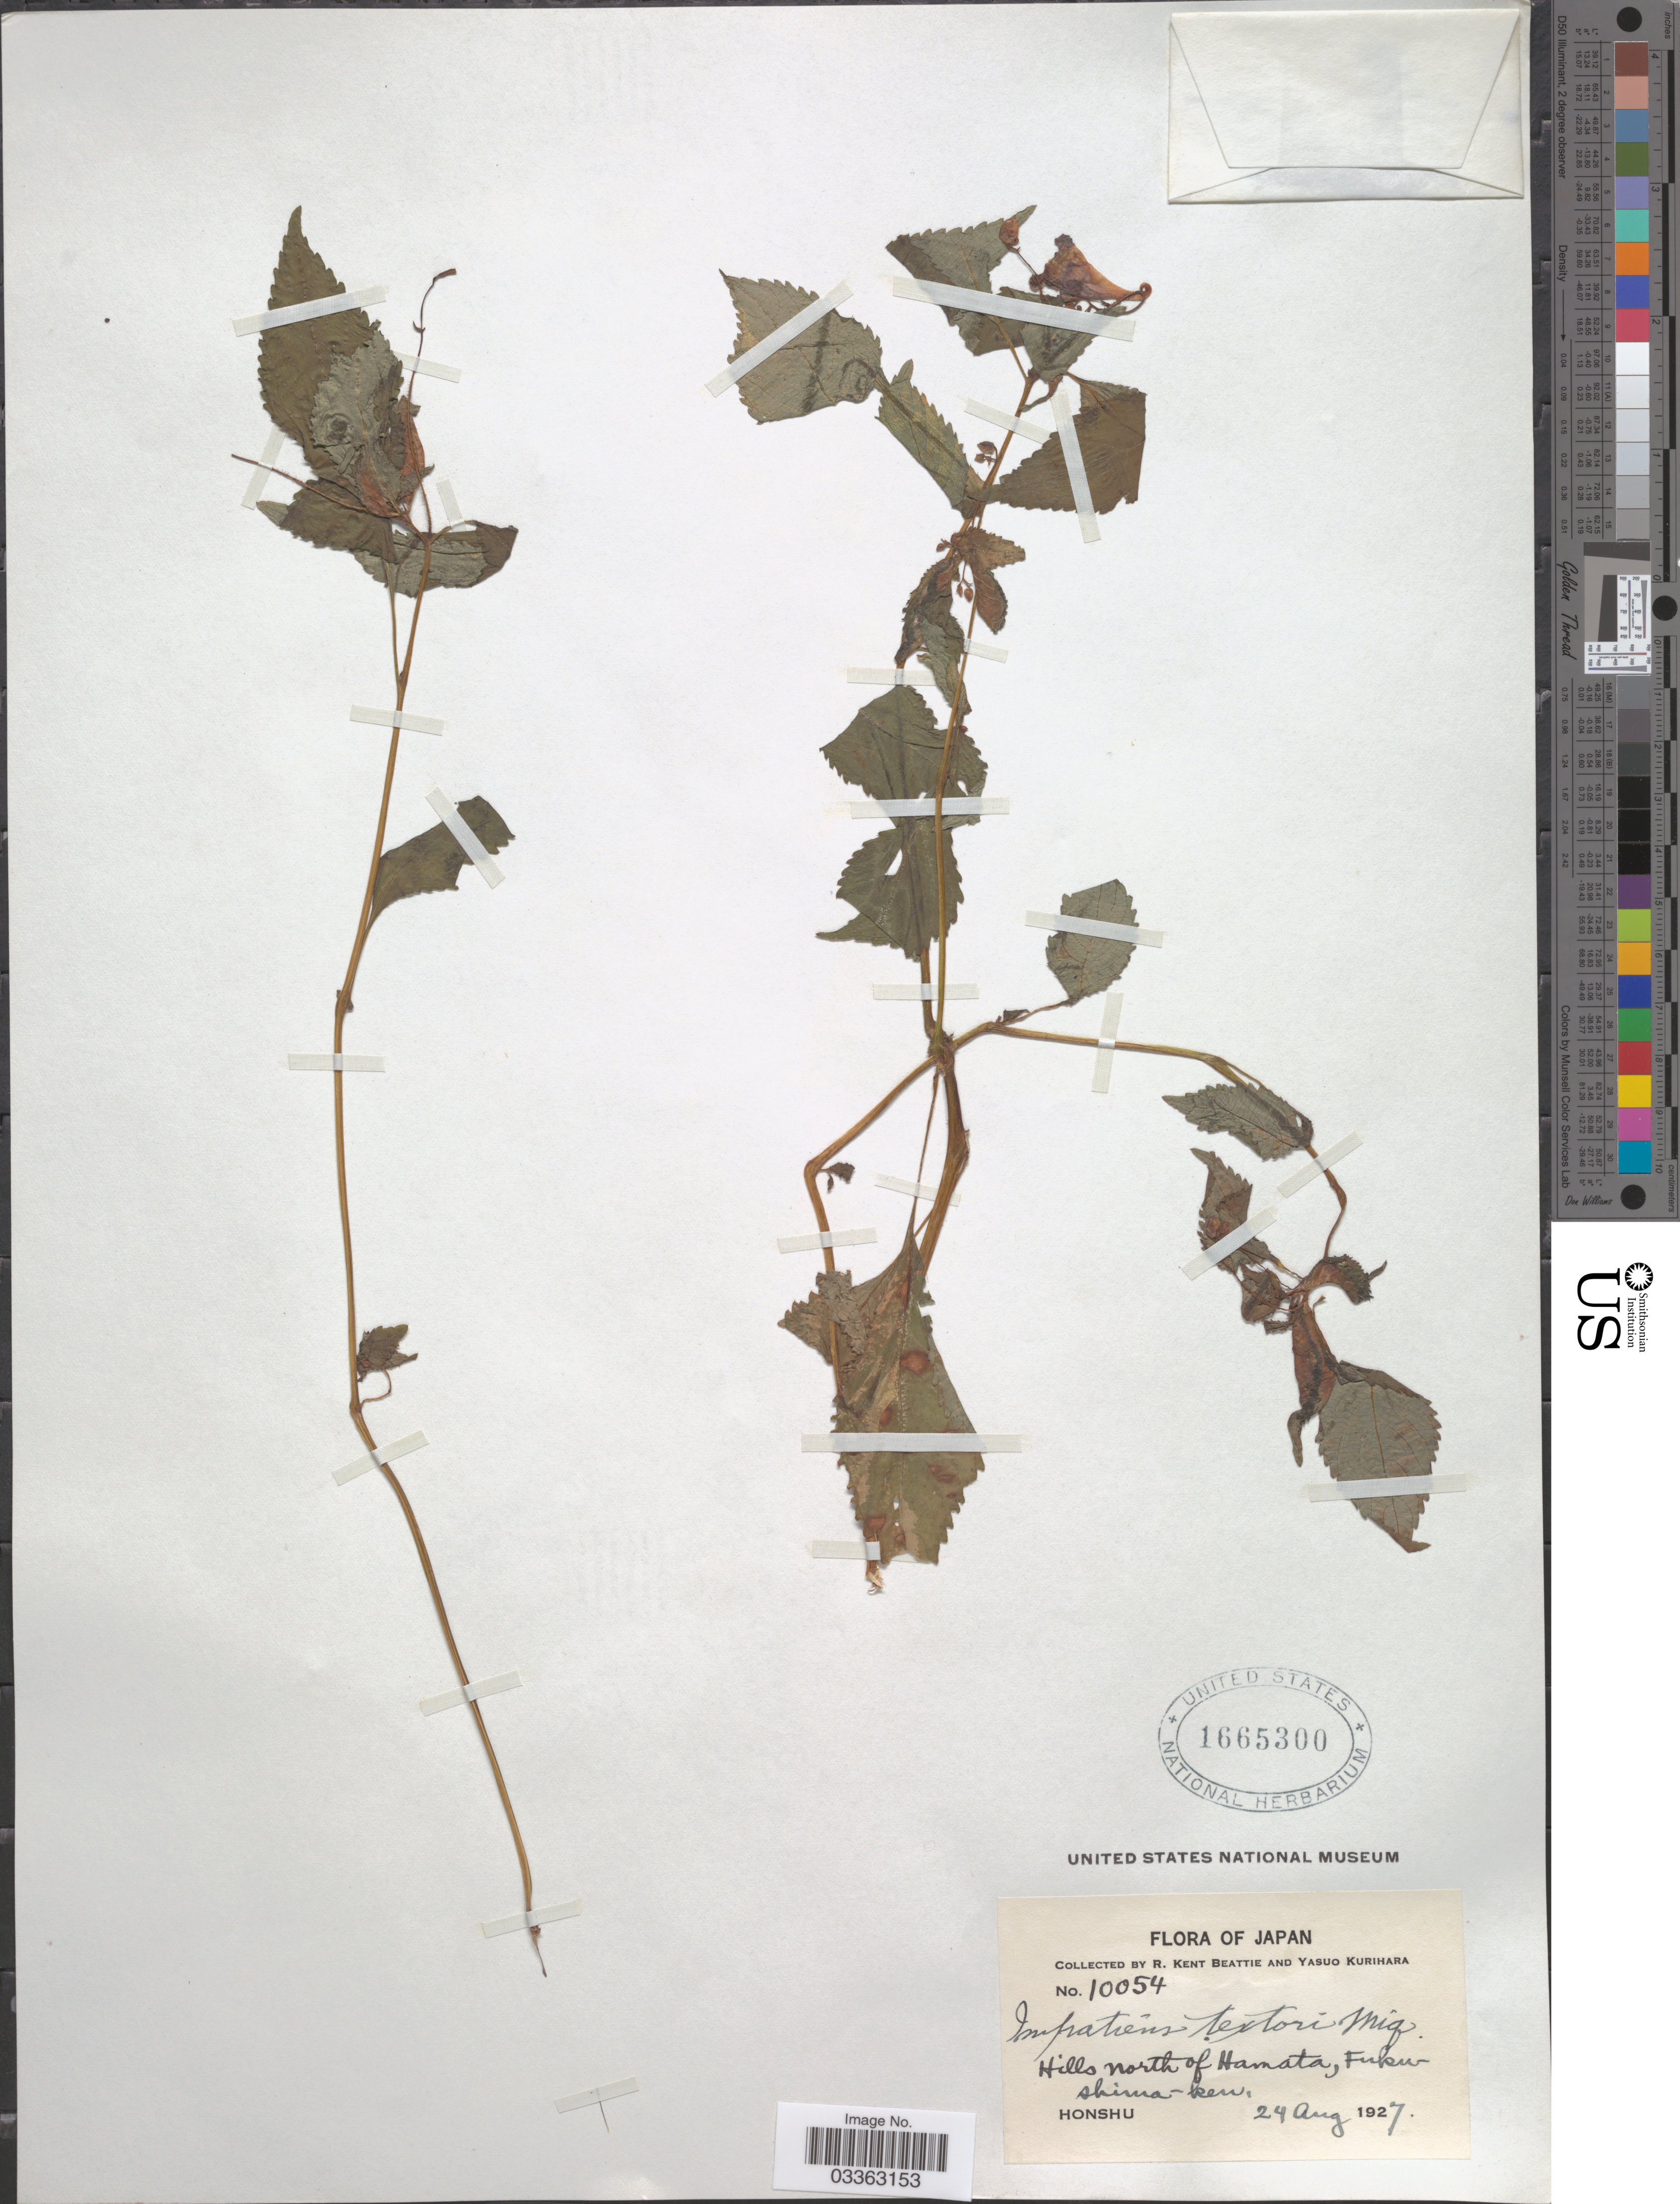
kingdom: Plantae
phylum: Tracheophyta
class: Magnoliopsida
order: Ericales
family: Balsaminaceae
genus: Impatiens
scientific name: Impatiens textorii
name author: Miq.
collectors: R. K. Beattie & Y. Kurihara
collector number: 10054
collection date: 1927-08-24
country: Japan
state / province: Hukusima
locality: Hills north of Hamata, Fukushima-ken, Honshu.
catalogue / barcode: US 1665300